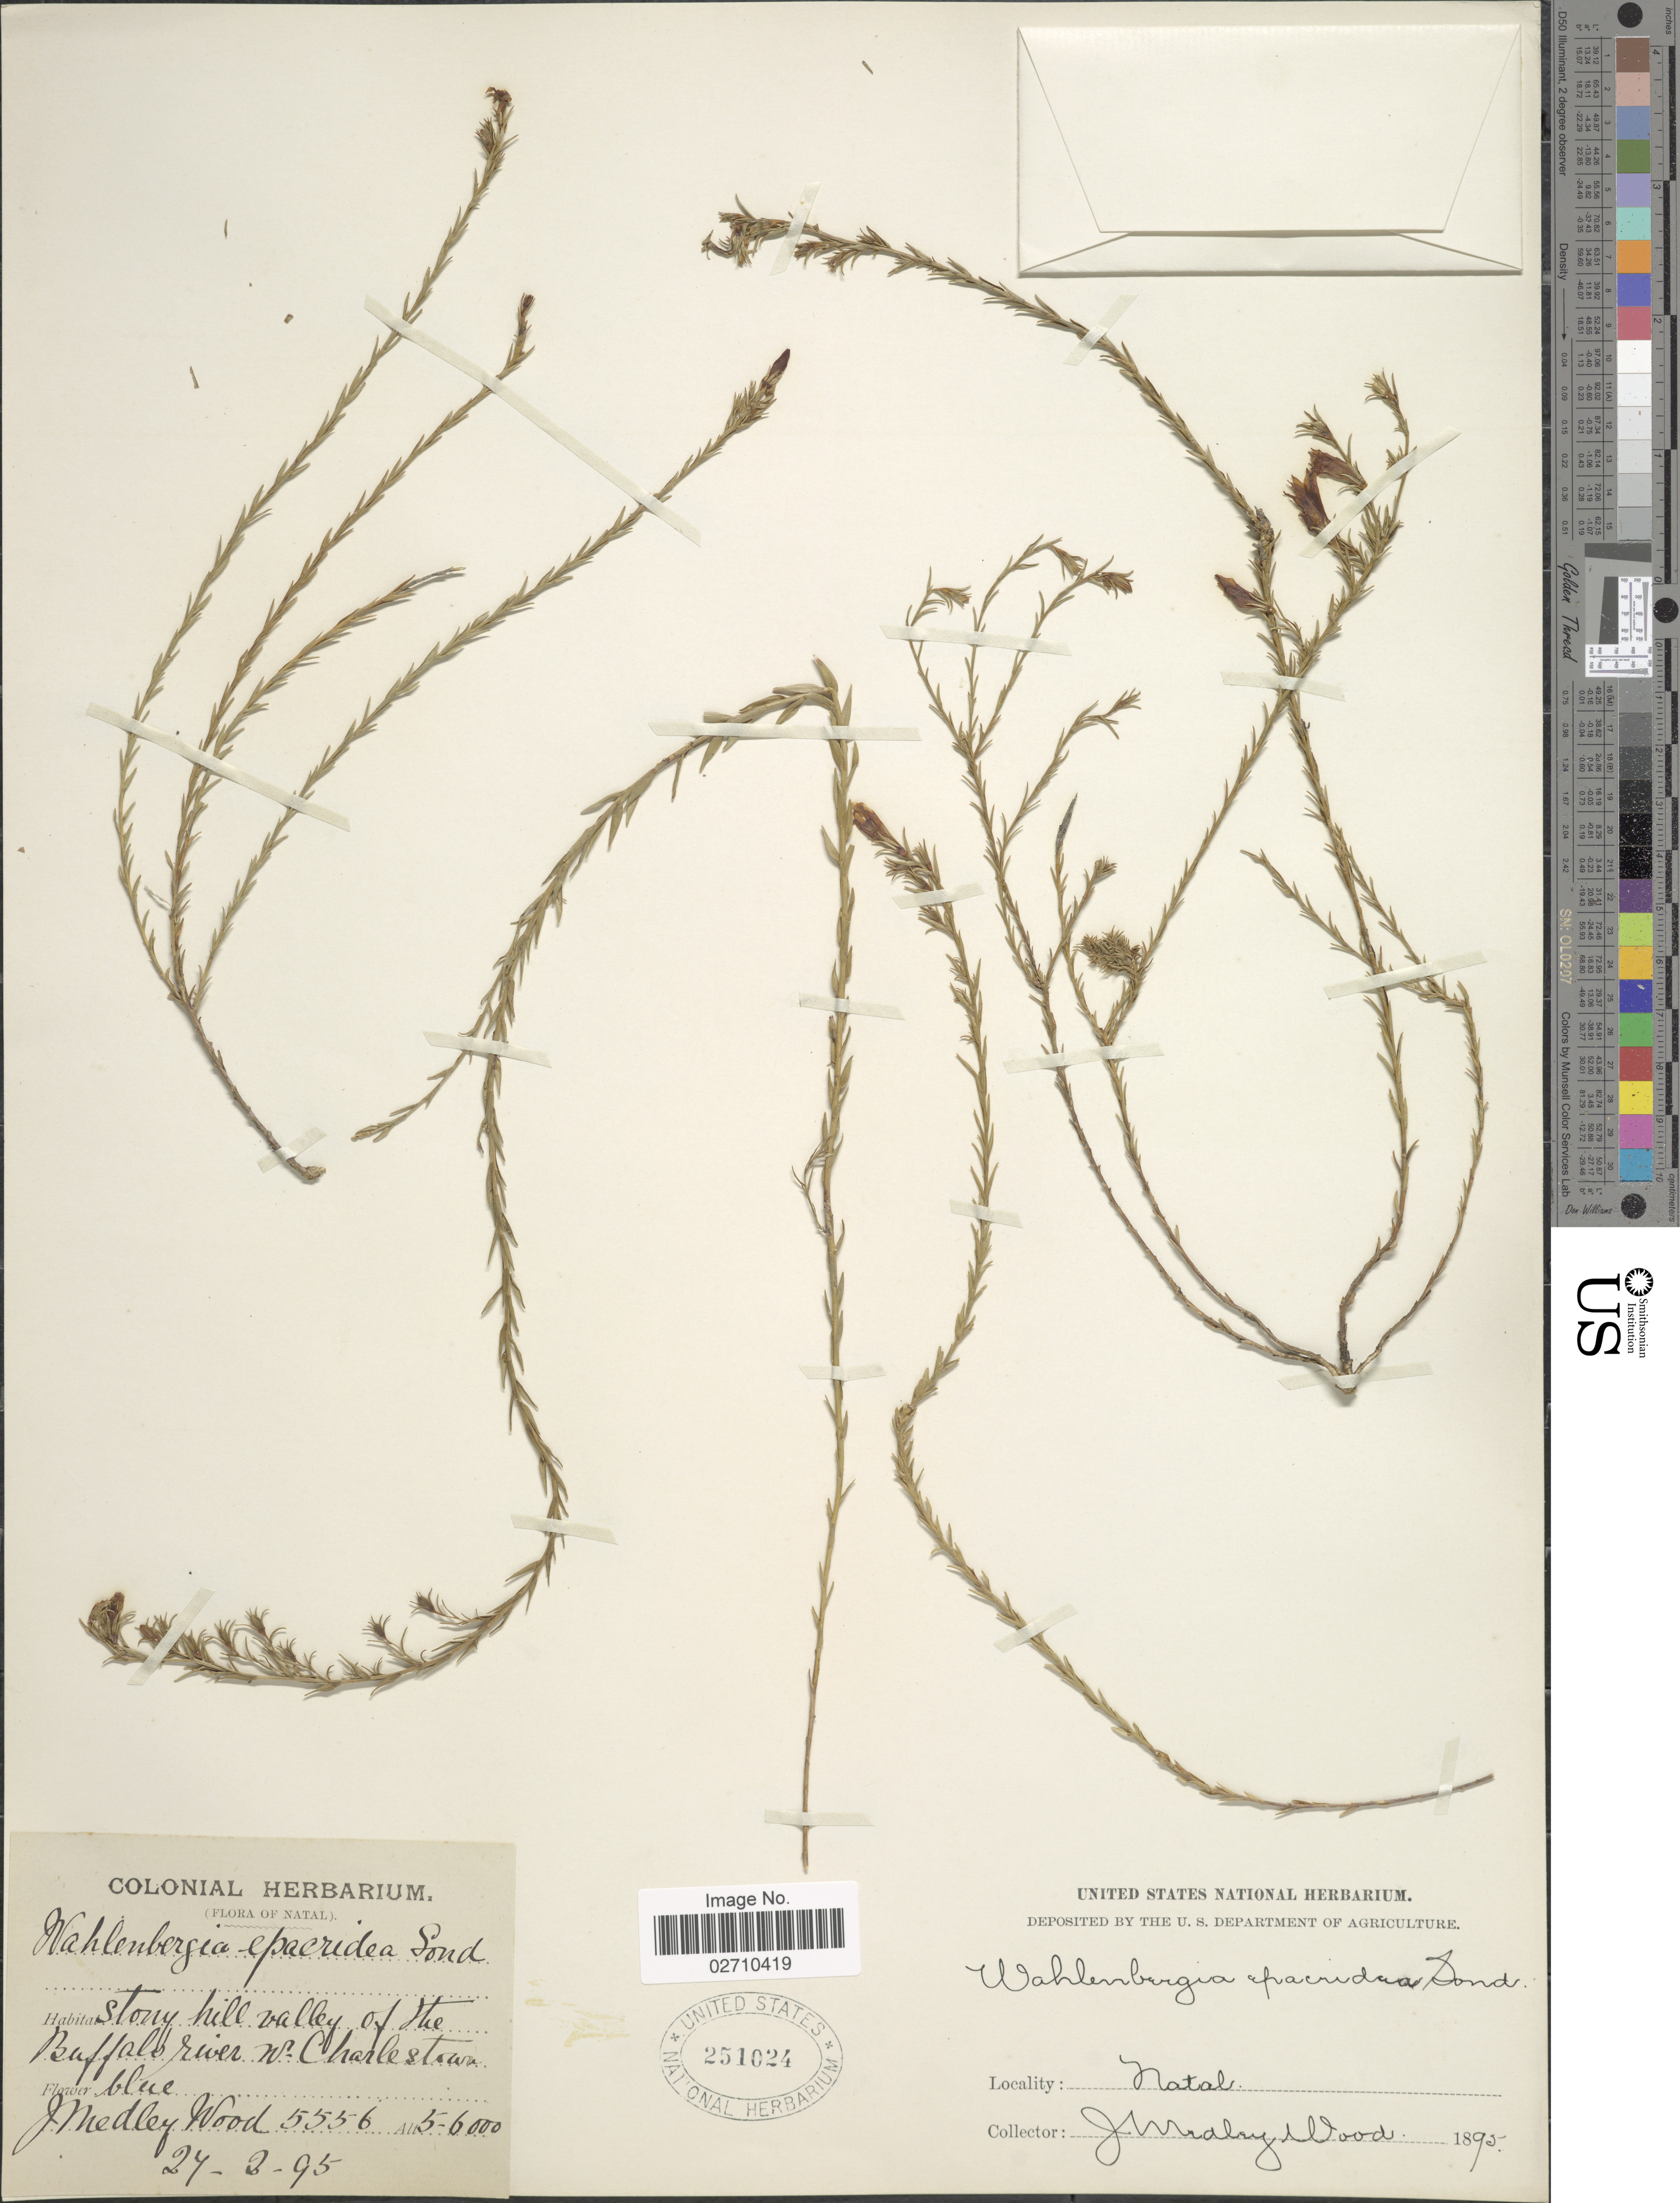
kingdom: Plantae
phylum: Tracheophyta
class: Magnoliopsida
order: Asterales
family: Campanulaceae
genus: Wahlenbergia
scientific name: Wahlenbergia epacridea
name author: Sond.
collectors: J. Medley Wood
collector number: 5556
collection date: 1895-02-27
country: South Africa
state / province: KwaZulu-Natal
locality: Natal. Stony hill valley of the Buffalo river nr. Chalestown.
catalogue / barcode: US 251024